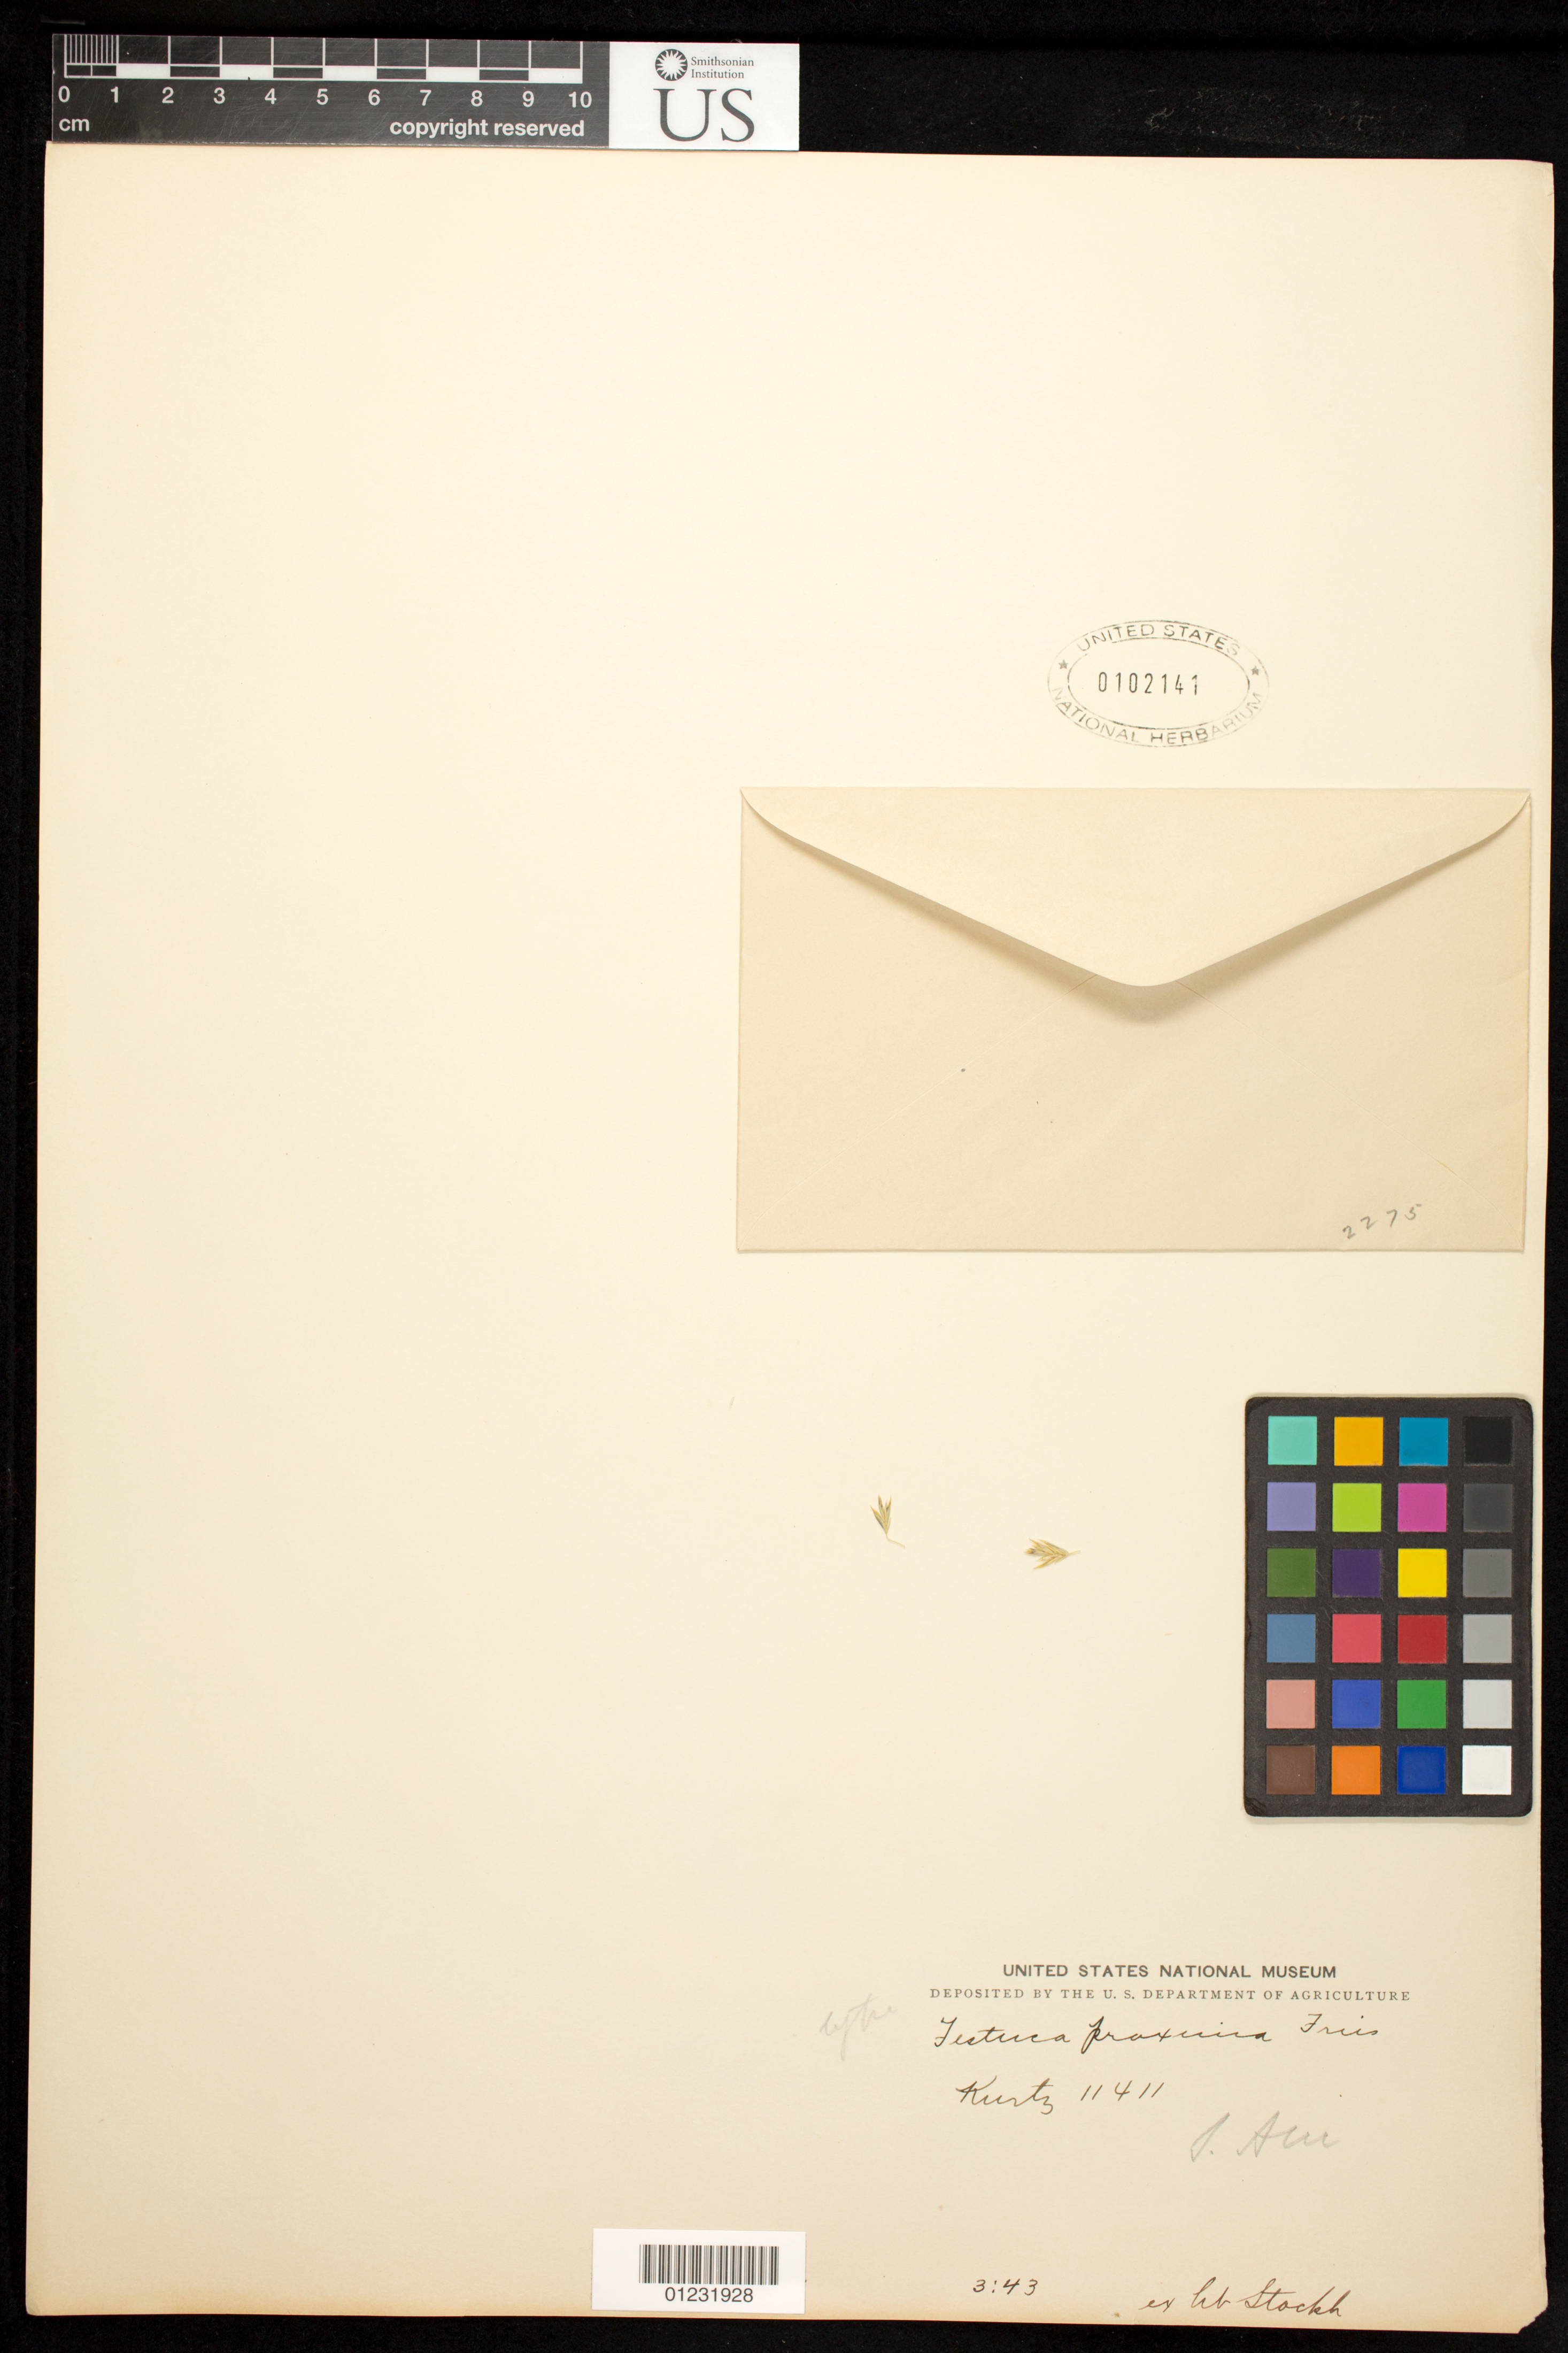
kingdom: Plantae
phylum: Tracheophyta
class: Liliopsida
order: Poales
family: Poaceae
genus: Festuca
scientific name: Festuca proxima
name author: R.E. Fr.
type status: Type Collection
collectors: F. Kurtz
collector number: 11411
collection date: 1901-01-10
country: Argentina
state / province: Jujuy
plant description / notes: Fragmentary material of type specimen ex herb. Stockh.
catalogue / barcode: US 102141